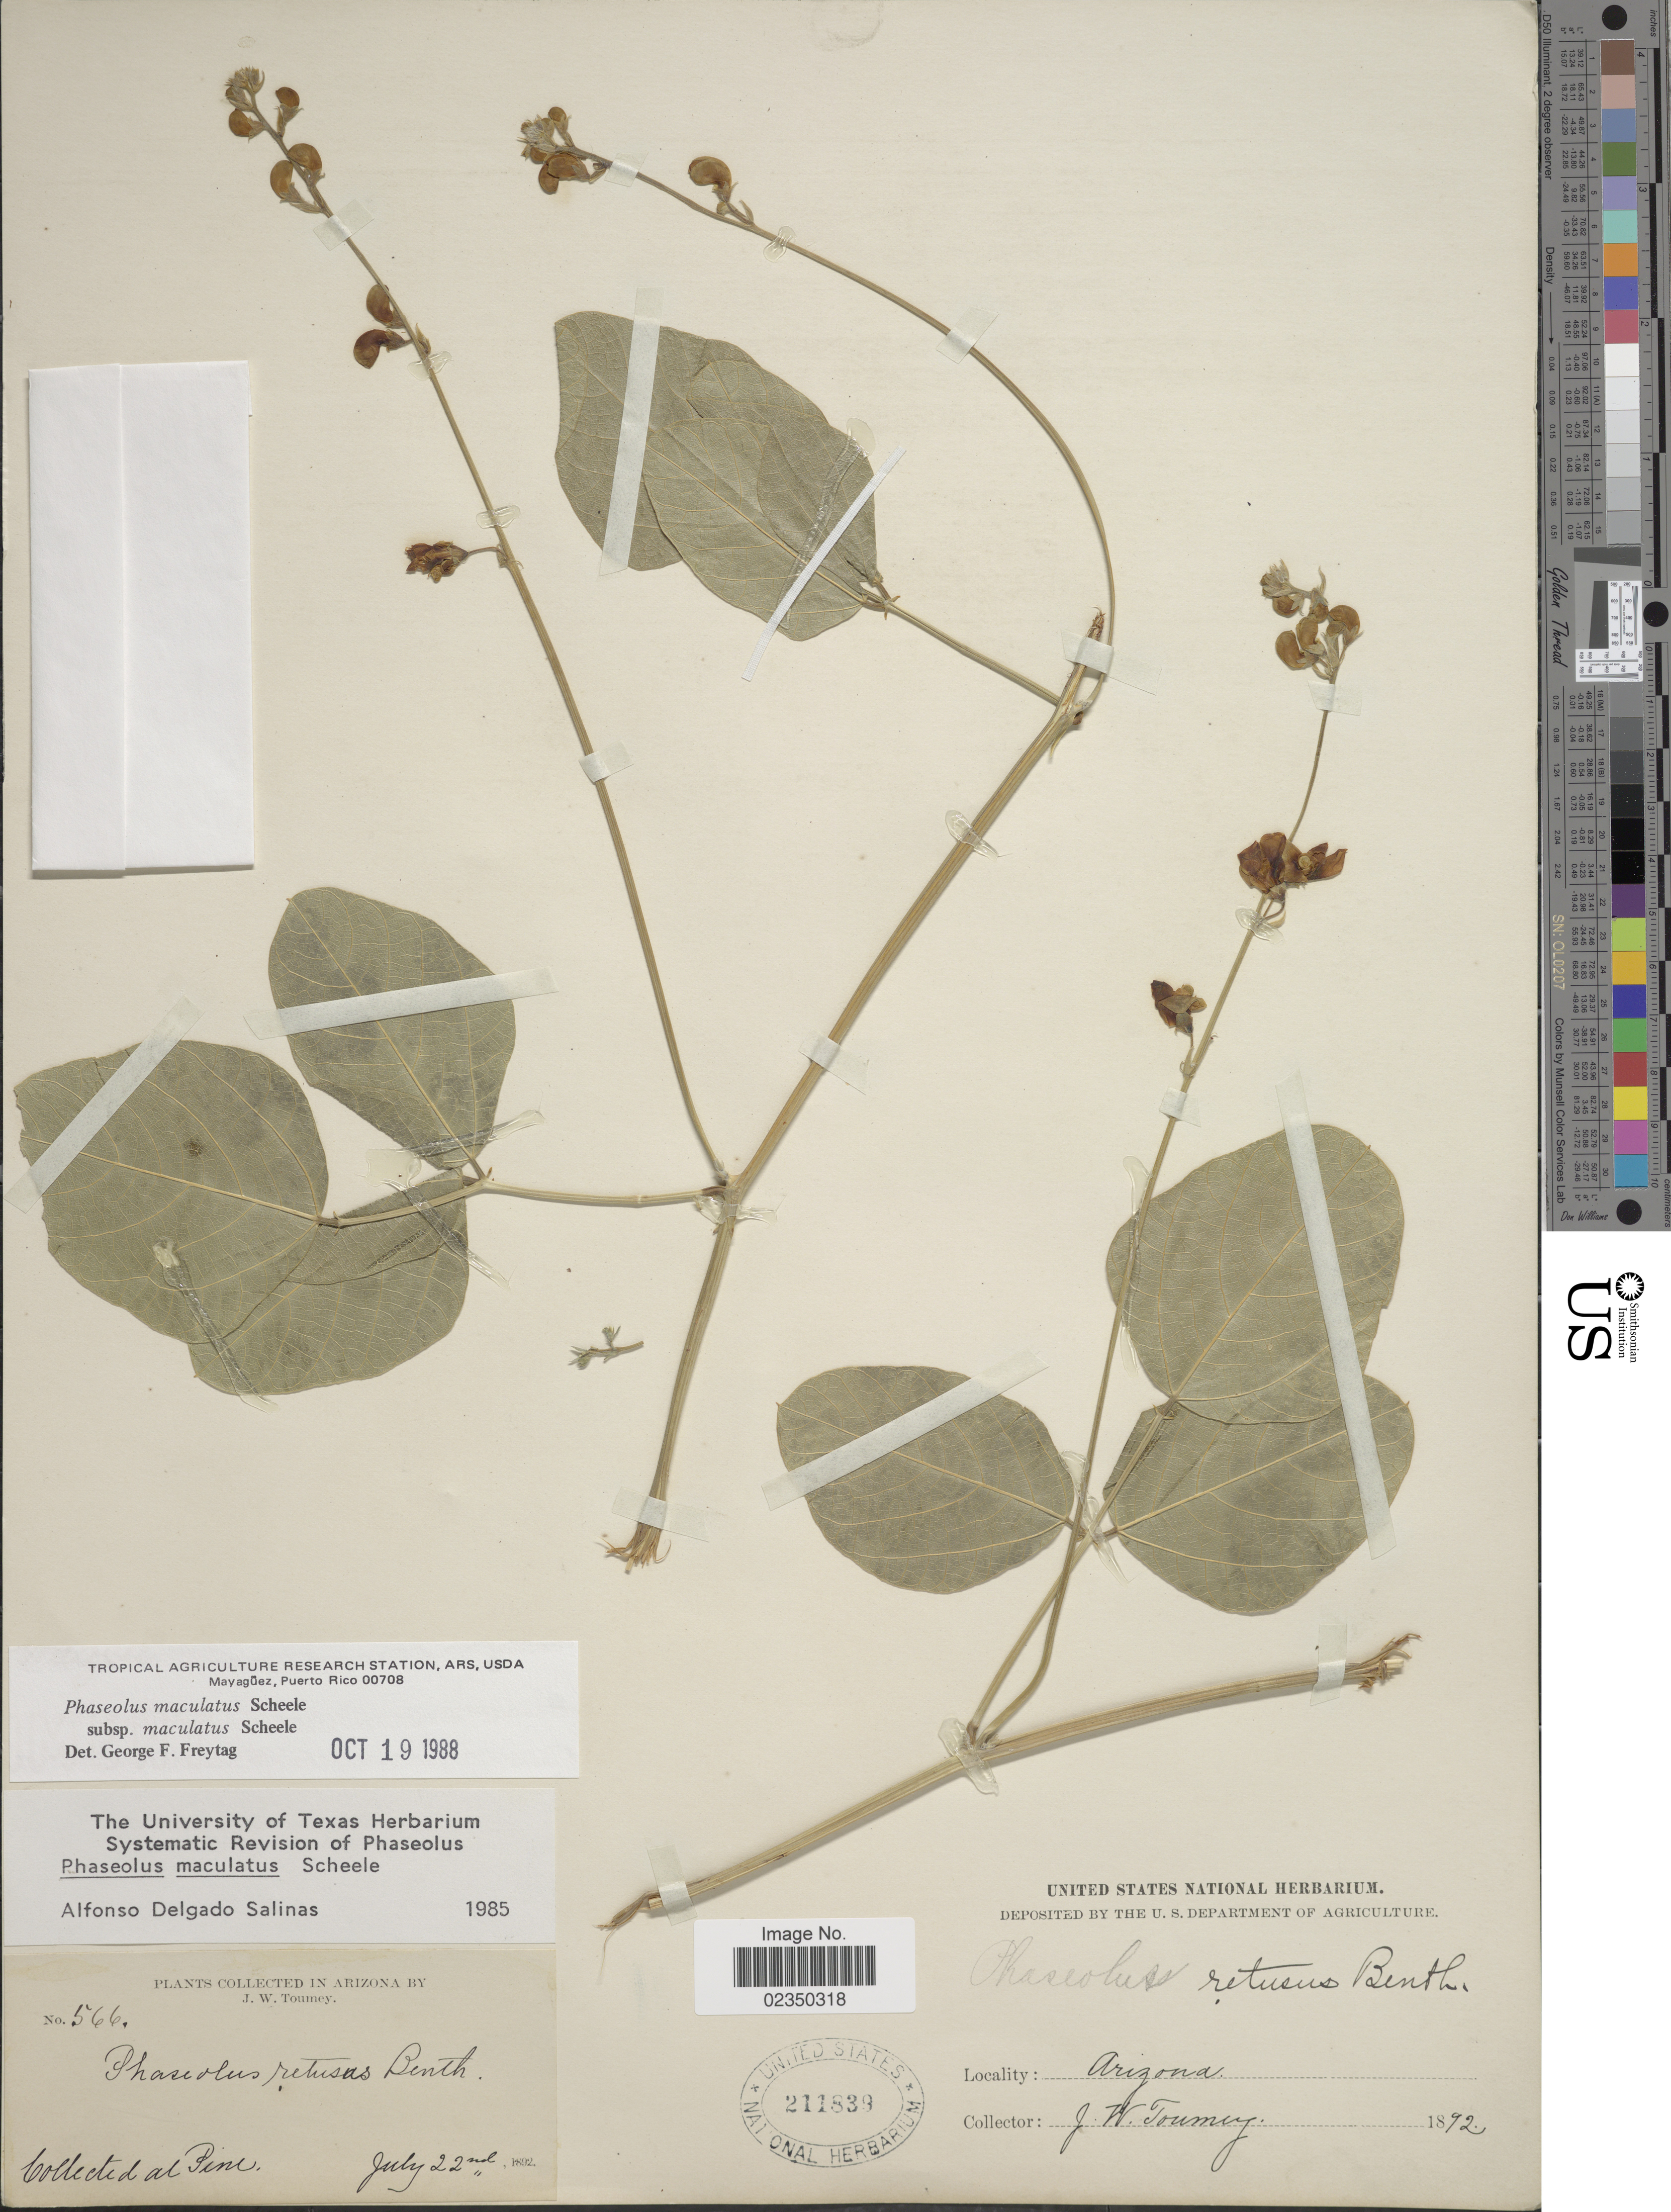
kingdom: Plantae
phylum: Tracheophyta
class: Magnoliopsida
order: Fabales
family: Fabaceae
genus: Phaseolus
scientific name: Phaseolus maculatus subsp. maculatus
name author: Scheele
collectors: J. W. Toumey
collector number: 566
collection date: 1892-07-22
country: United States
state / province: Arizona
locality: Pine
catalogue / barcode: US 211839